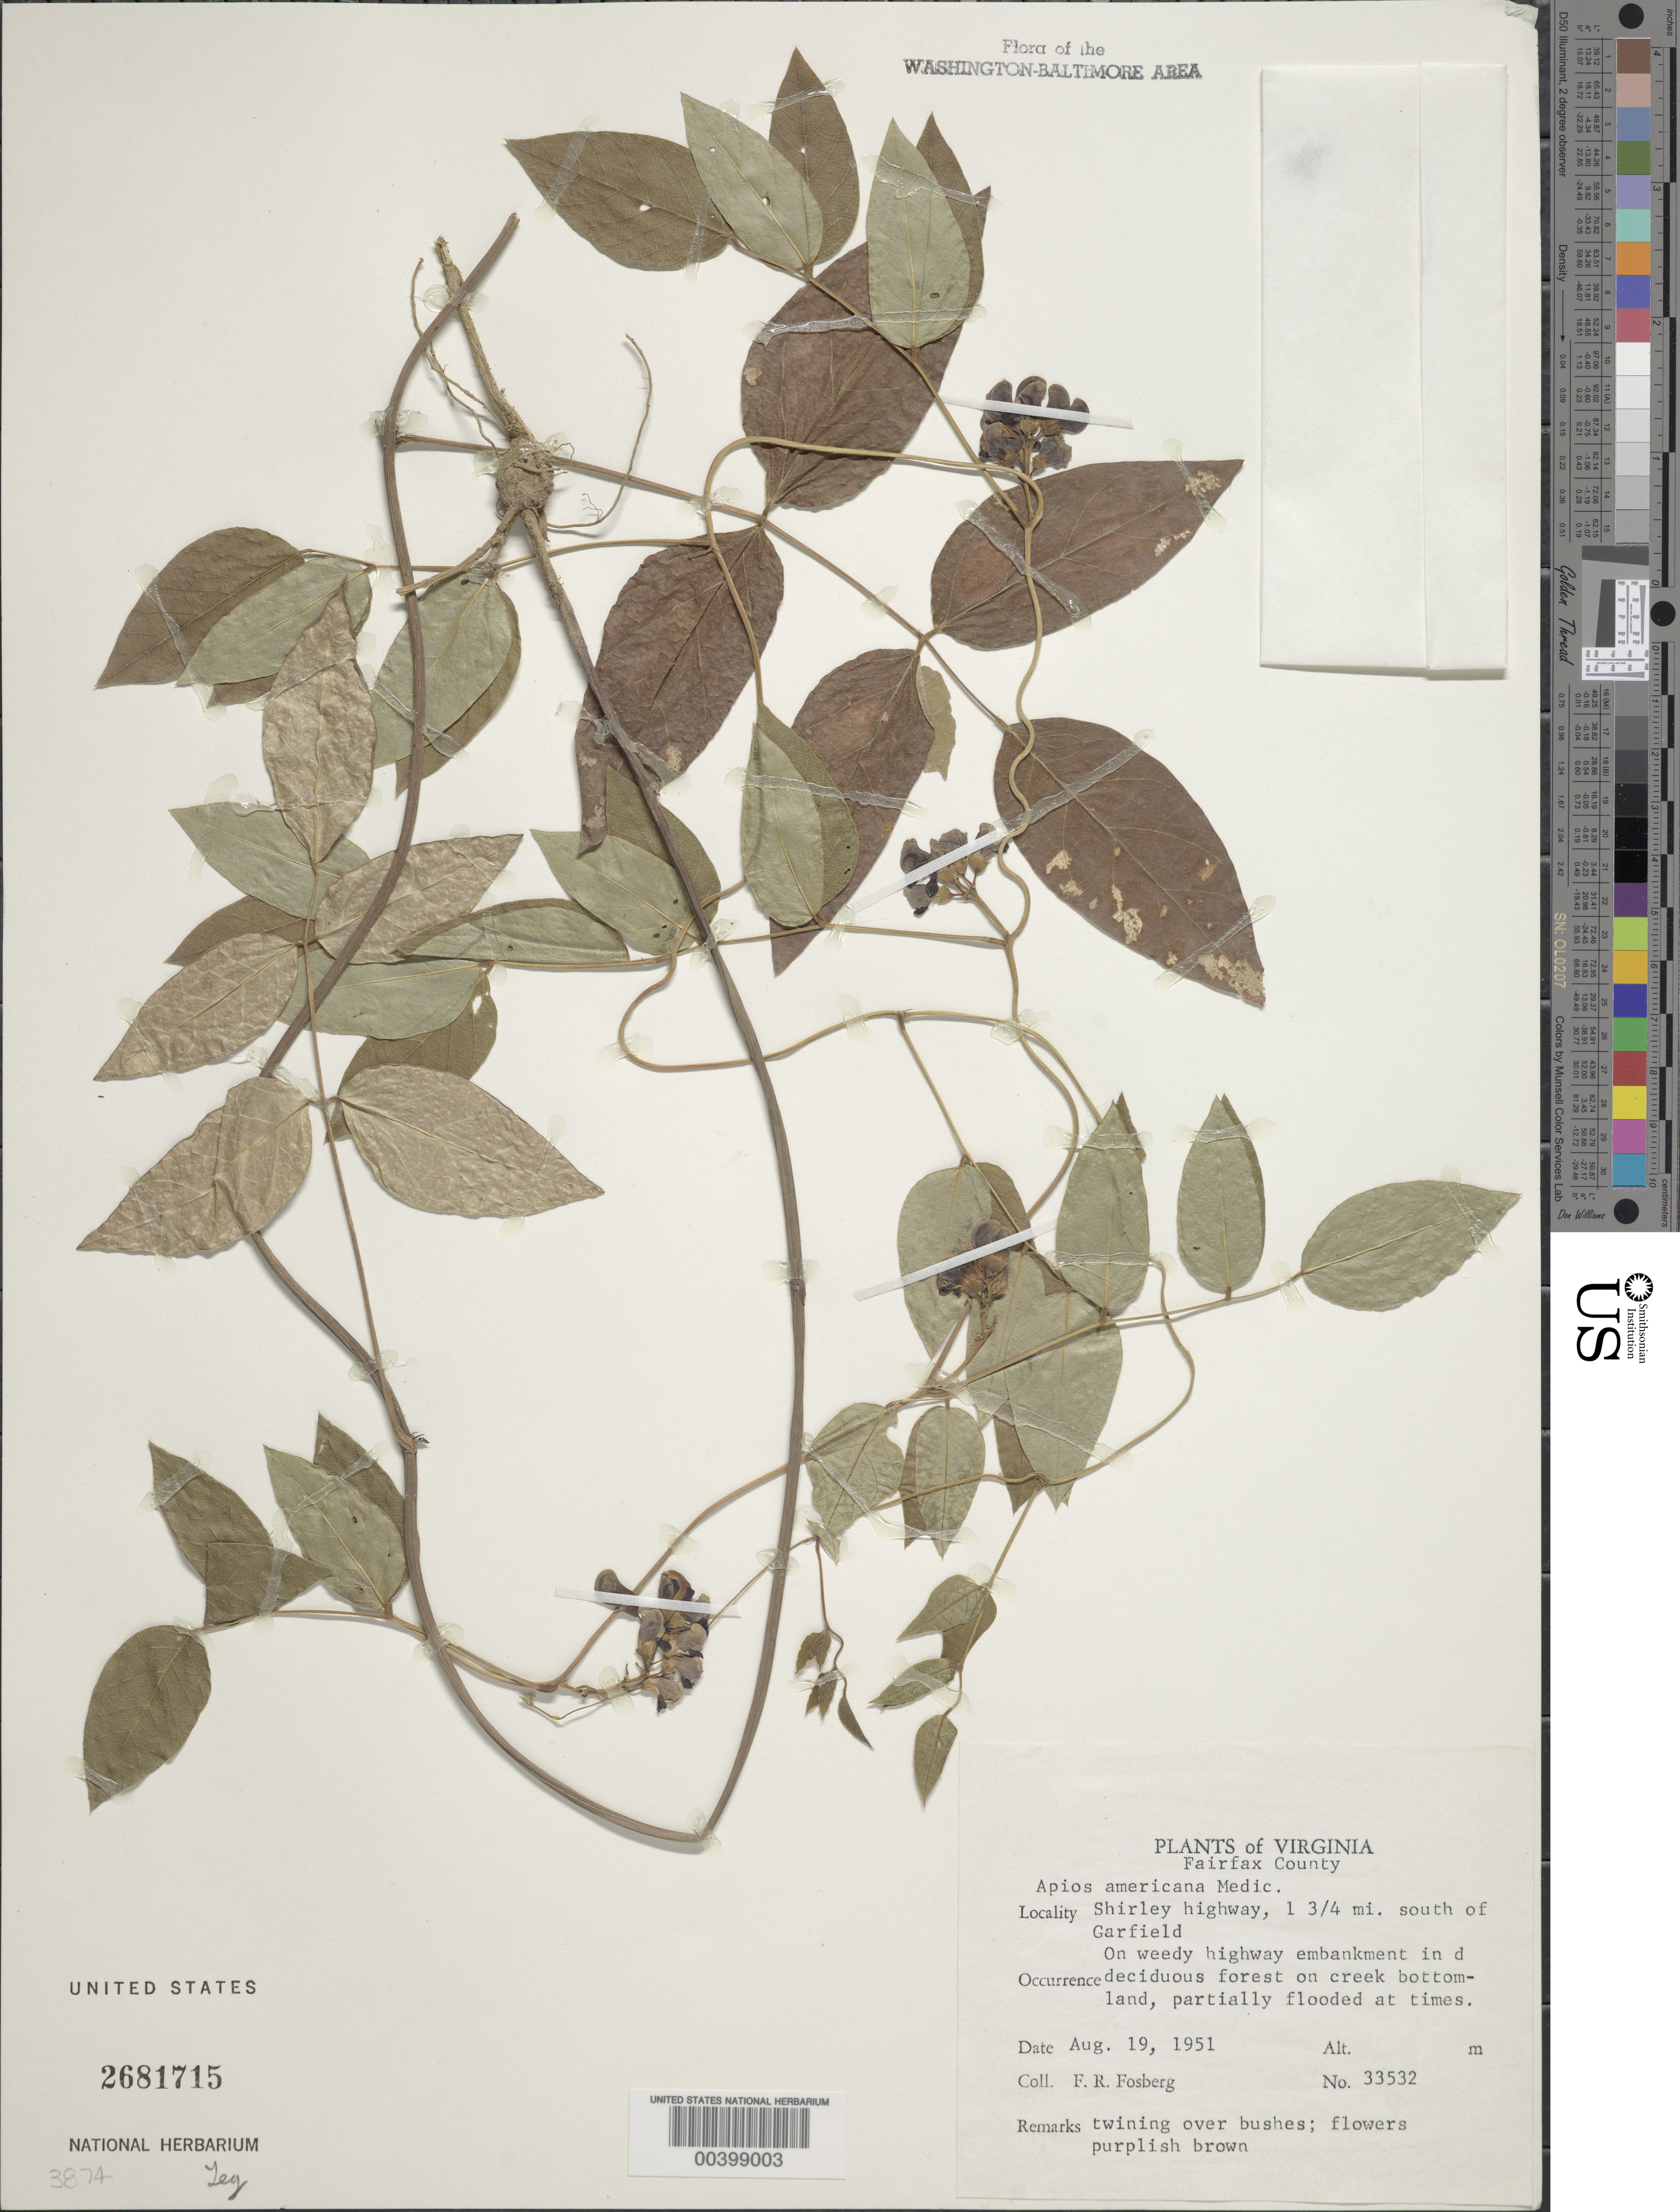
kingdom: Plantae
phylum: Tracheophyta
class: Magnoliopsida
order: Fabales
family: Fabaceae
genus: Apios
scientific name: Apios americana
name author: Medik.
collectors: F. R. Fosberg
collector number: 33532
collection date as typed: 19 Aug 1951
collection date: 1951-08-19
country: United States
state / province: Virginia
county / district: Fairfax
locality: Shirley Highway, south of Garfield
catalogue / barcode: US 2681715